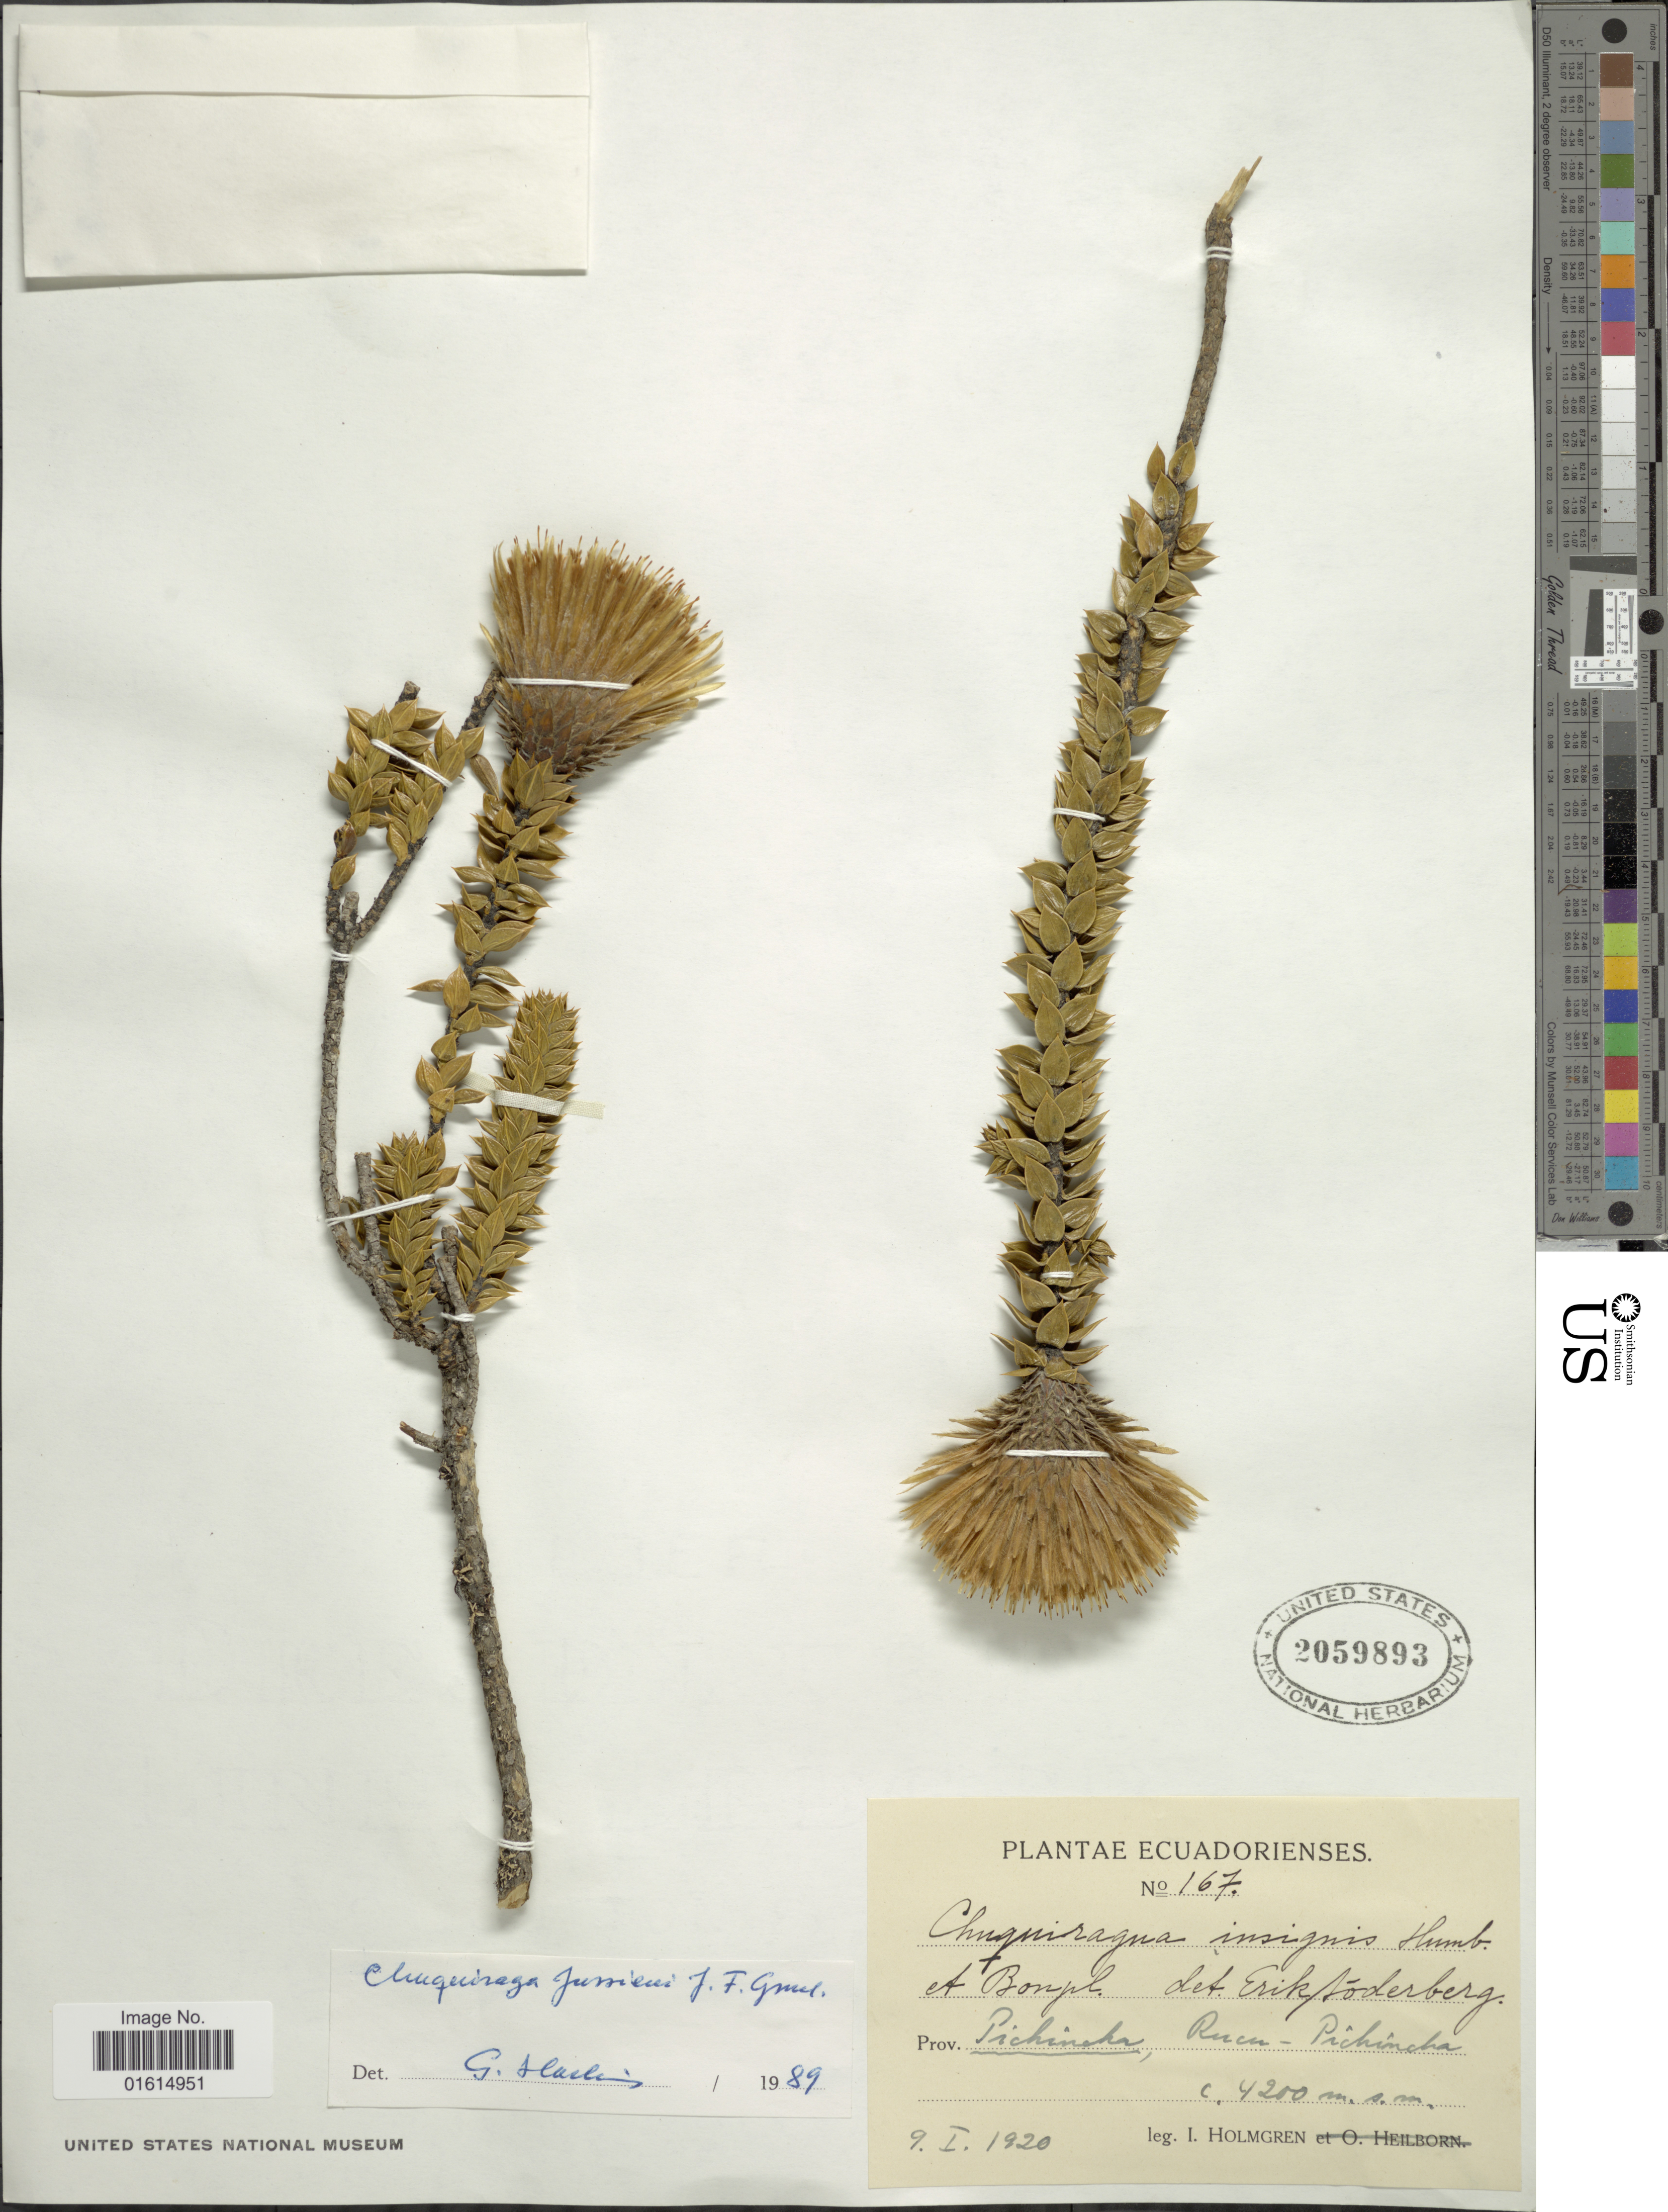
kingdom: Plantae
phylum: Tracheophyta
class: Magnoliopsida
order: Asterales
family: Asteraceae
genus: Chuquiraga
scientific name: Chuquiraga jussieui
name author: J.F. Gmel.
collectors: I. Holmgren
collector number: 167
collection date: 1920-01-09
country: Ecuador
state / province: Pichincha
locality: Ecuadorienses, Prov. Pichincha, Rucu-Pichincha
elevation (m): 4200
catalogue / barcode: US 2059893